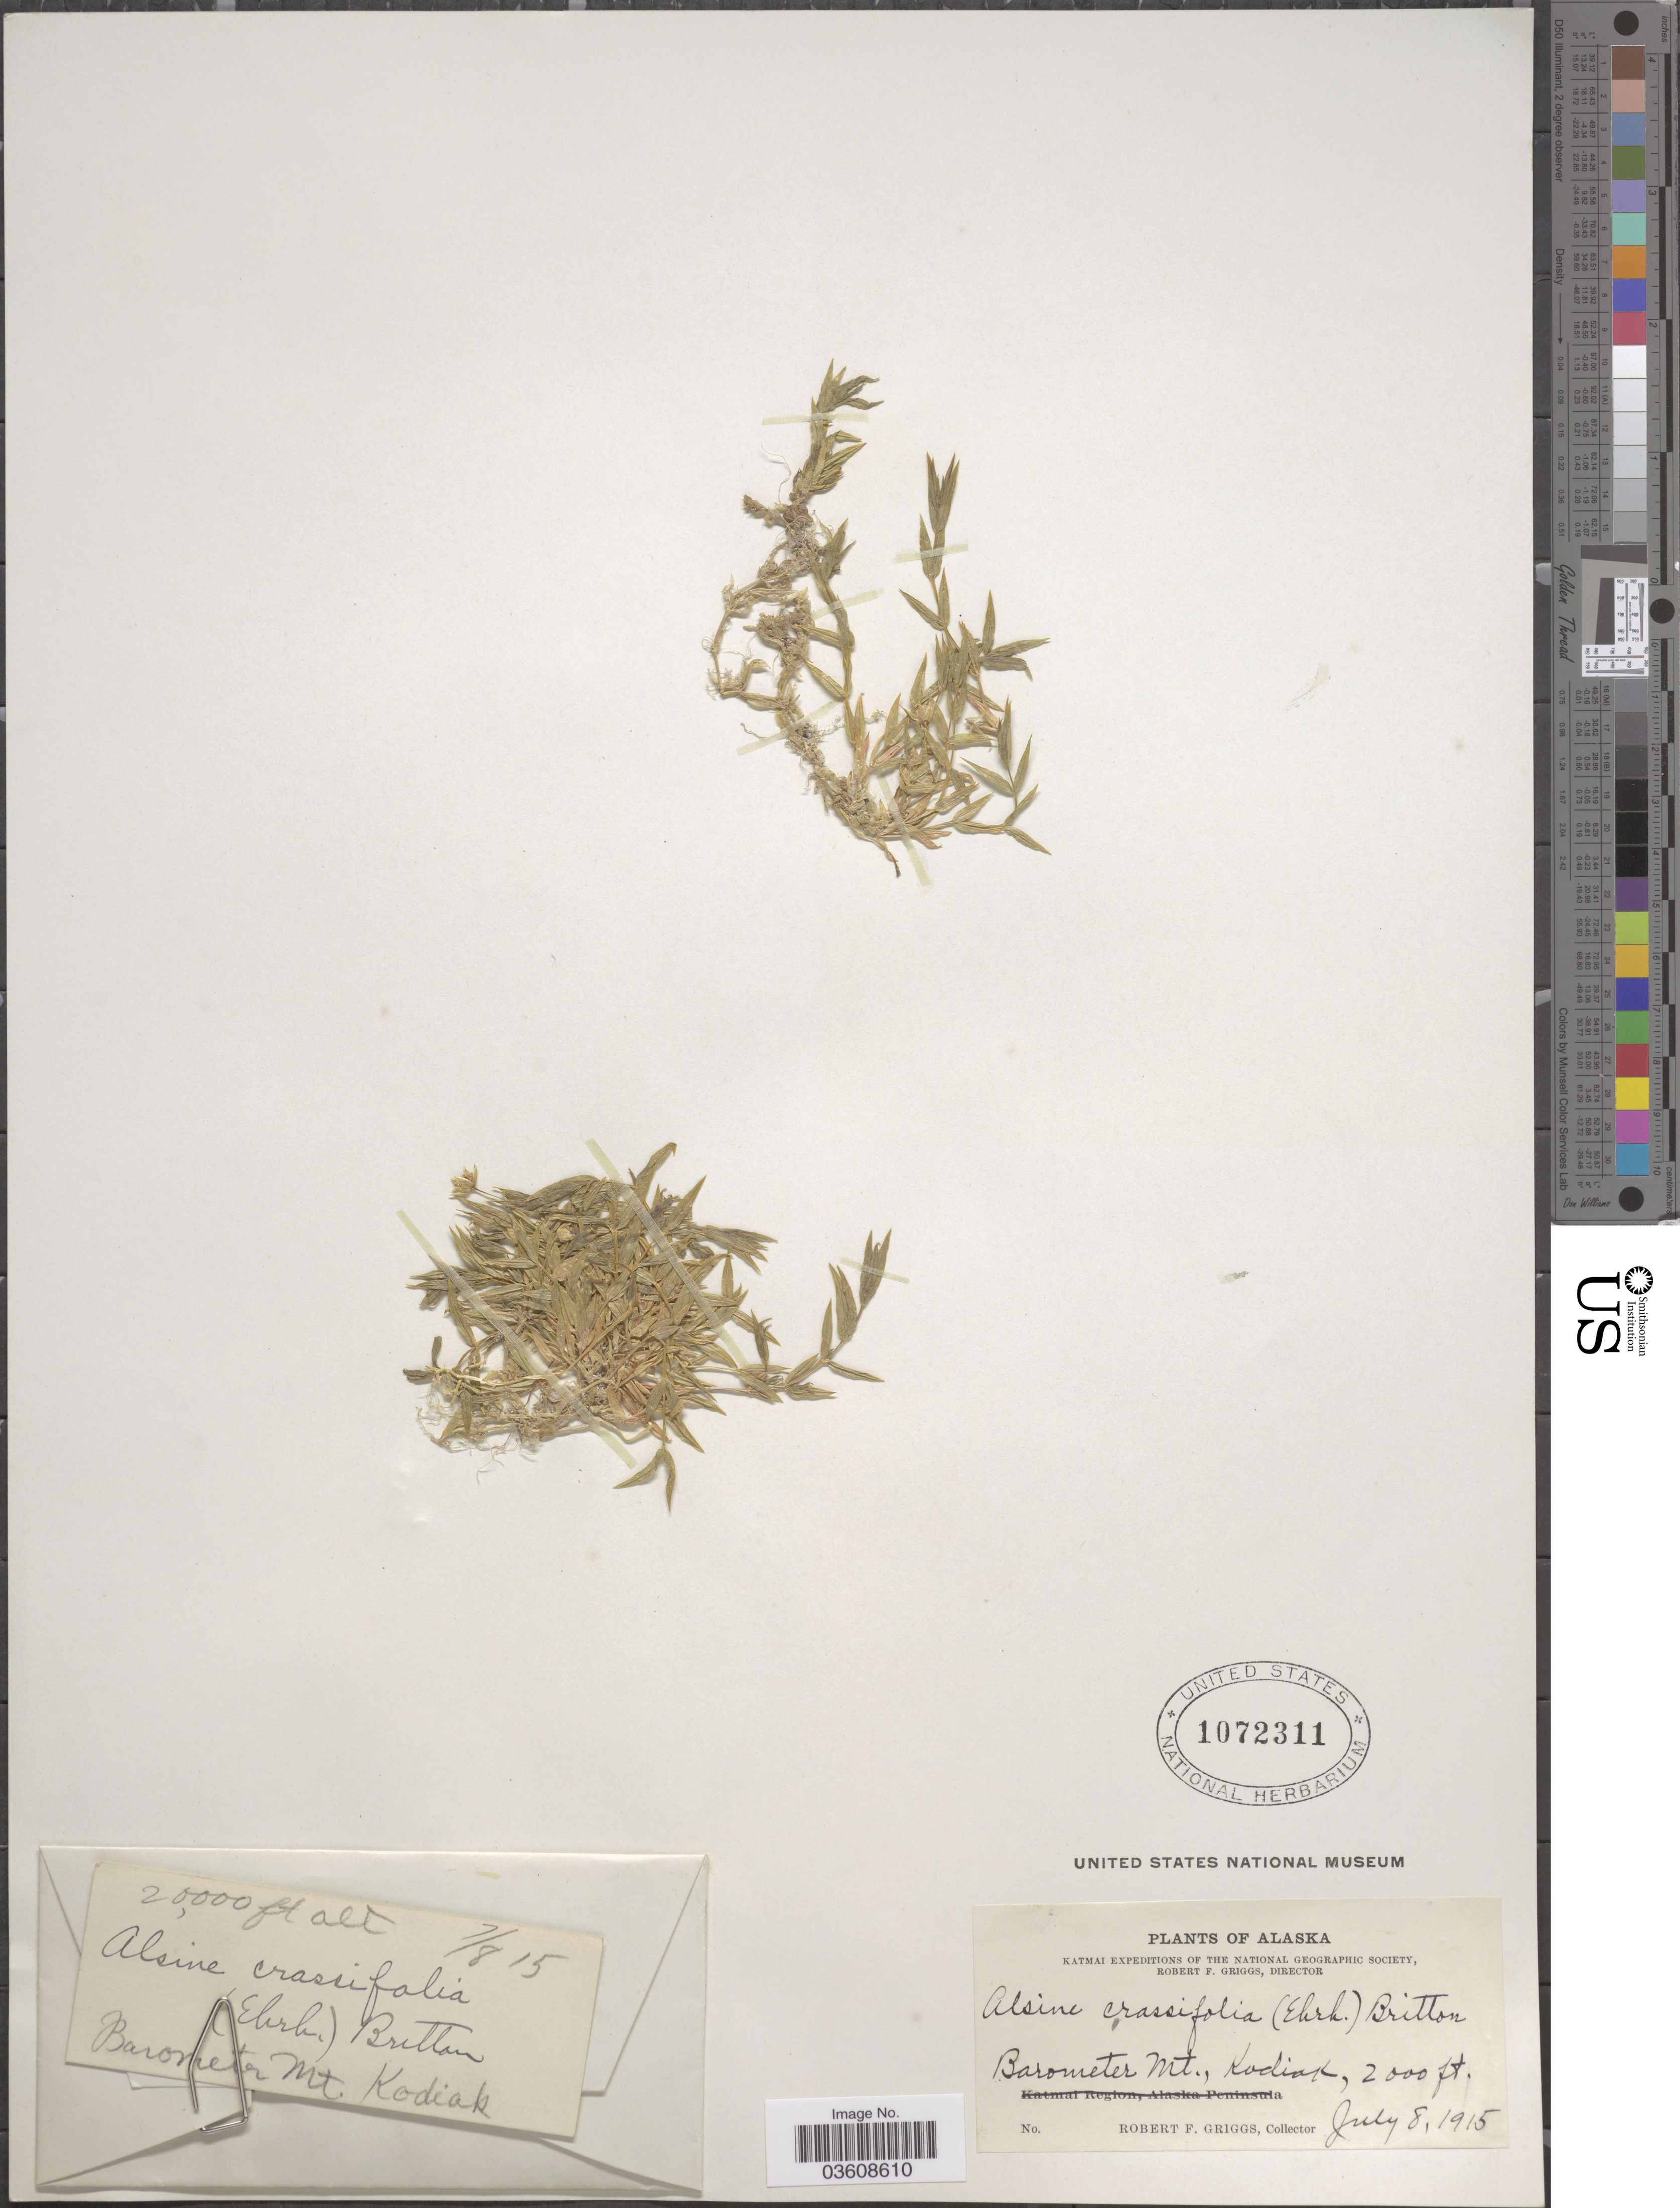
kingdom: Plantae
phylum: Tracheophyta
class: Magnoliopsida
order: Caryophyllales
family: Caryophyllaceae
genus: Stellaria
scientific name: Stellaria longipes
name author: Goldie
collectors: R. F. Griggs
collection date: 1915-07-08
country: United States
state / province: Alaska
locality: Barometer Mt., Kodiak.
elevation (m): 610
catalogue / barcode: US 1072311